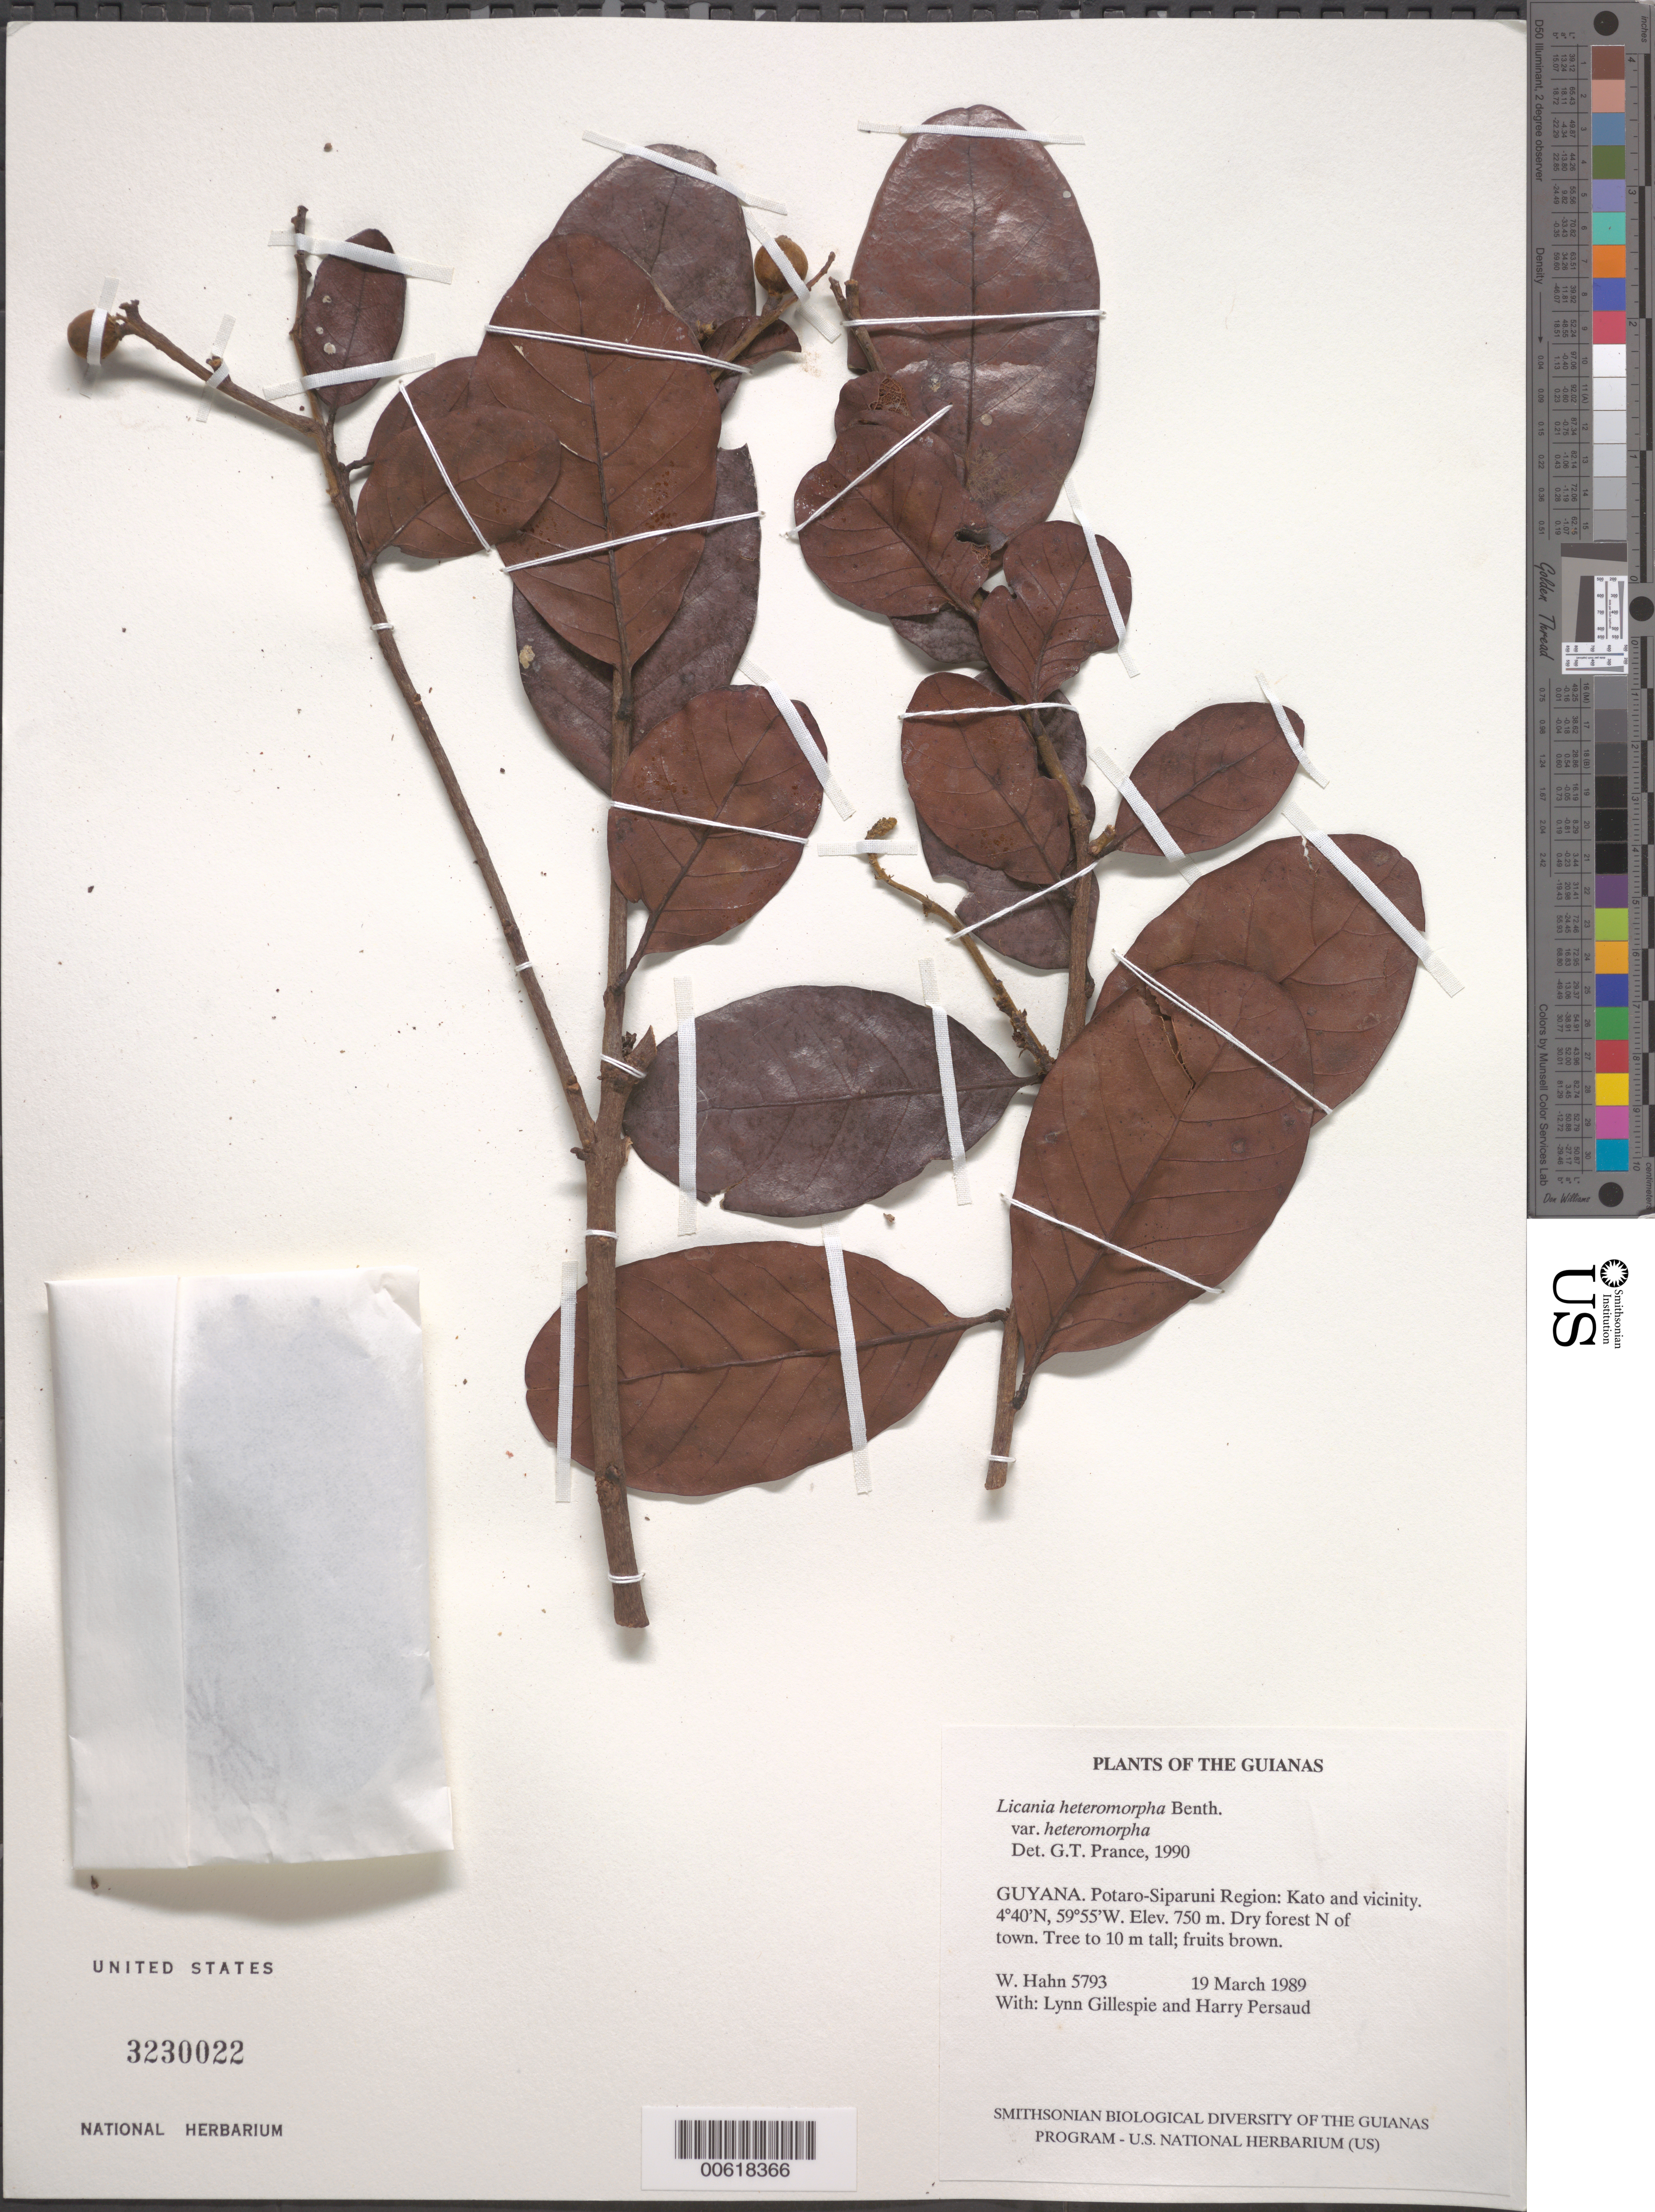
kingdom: Plantae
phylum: Tracheophyta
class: Magnoliopsida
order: Malpighiales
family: Chrysobalanaceae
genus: Hymenopus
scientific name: Hymenopus heteromorphus var. heteromorphus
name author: (Benth.) Sothers & Prance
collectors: W. Hahn, L. J. Gillespie & H. Persaud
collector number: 5793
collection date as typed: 19 March 1989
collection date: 1989-03-19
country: Guyana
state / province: Potaro-Siparuni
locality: Kato and vicinity, N of town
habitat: Dry forest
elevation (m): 750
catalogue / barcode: US 3230022